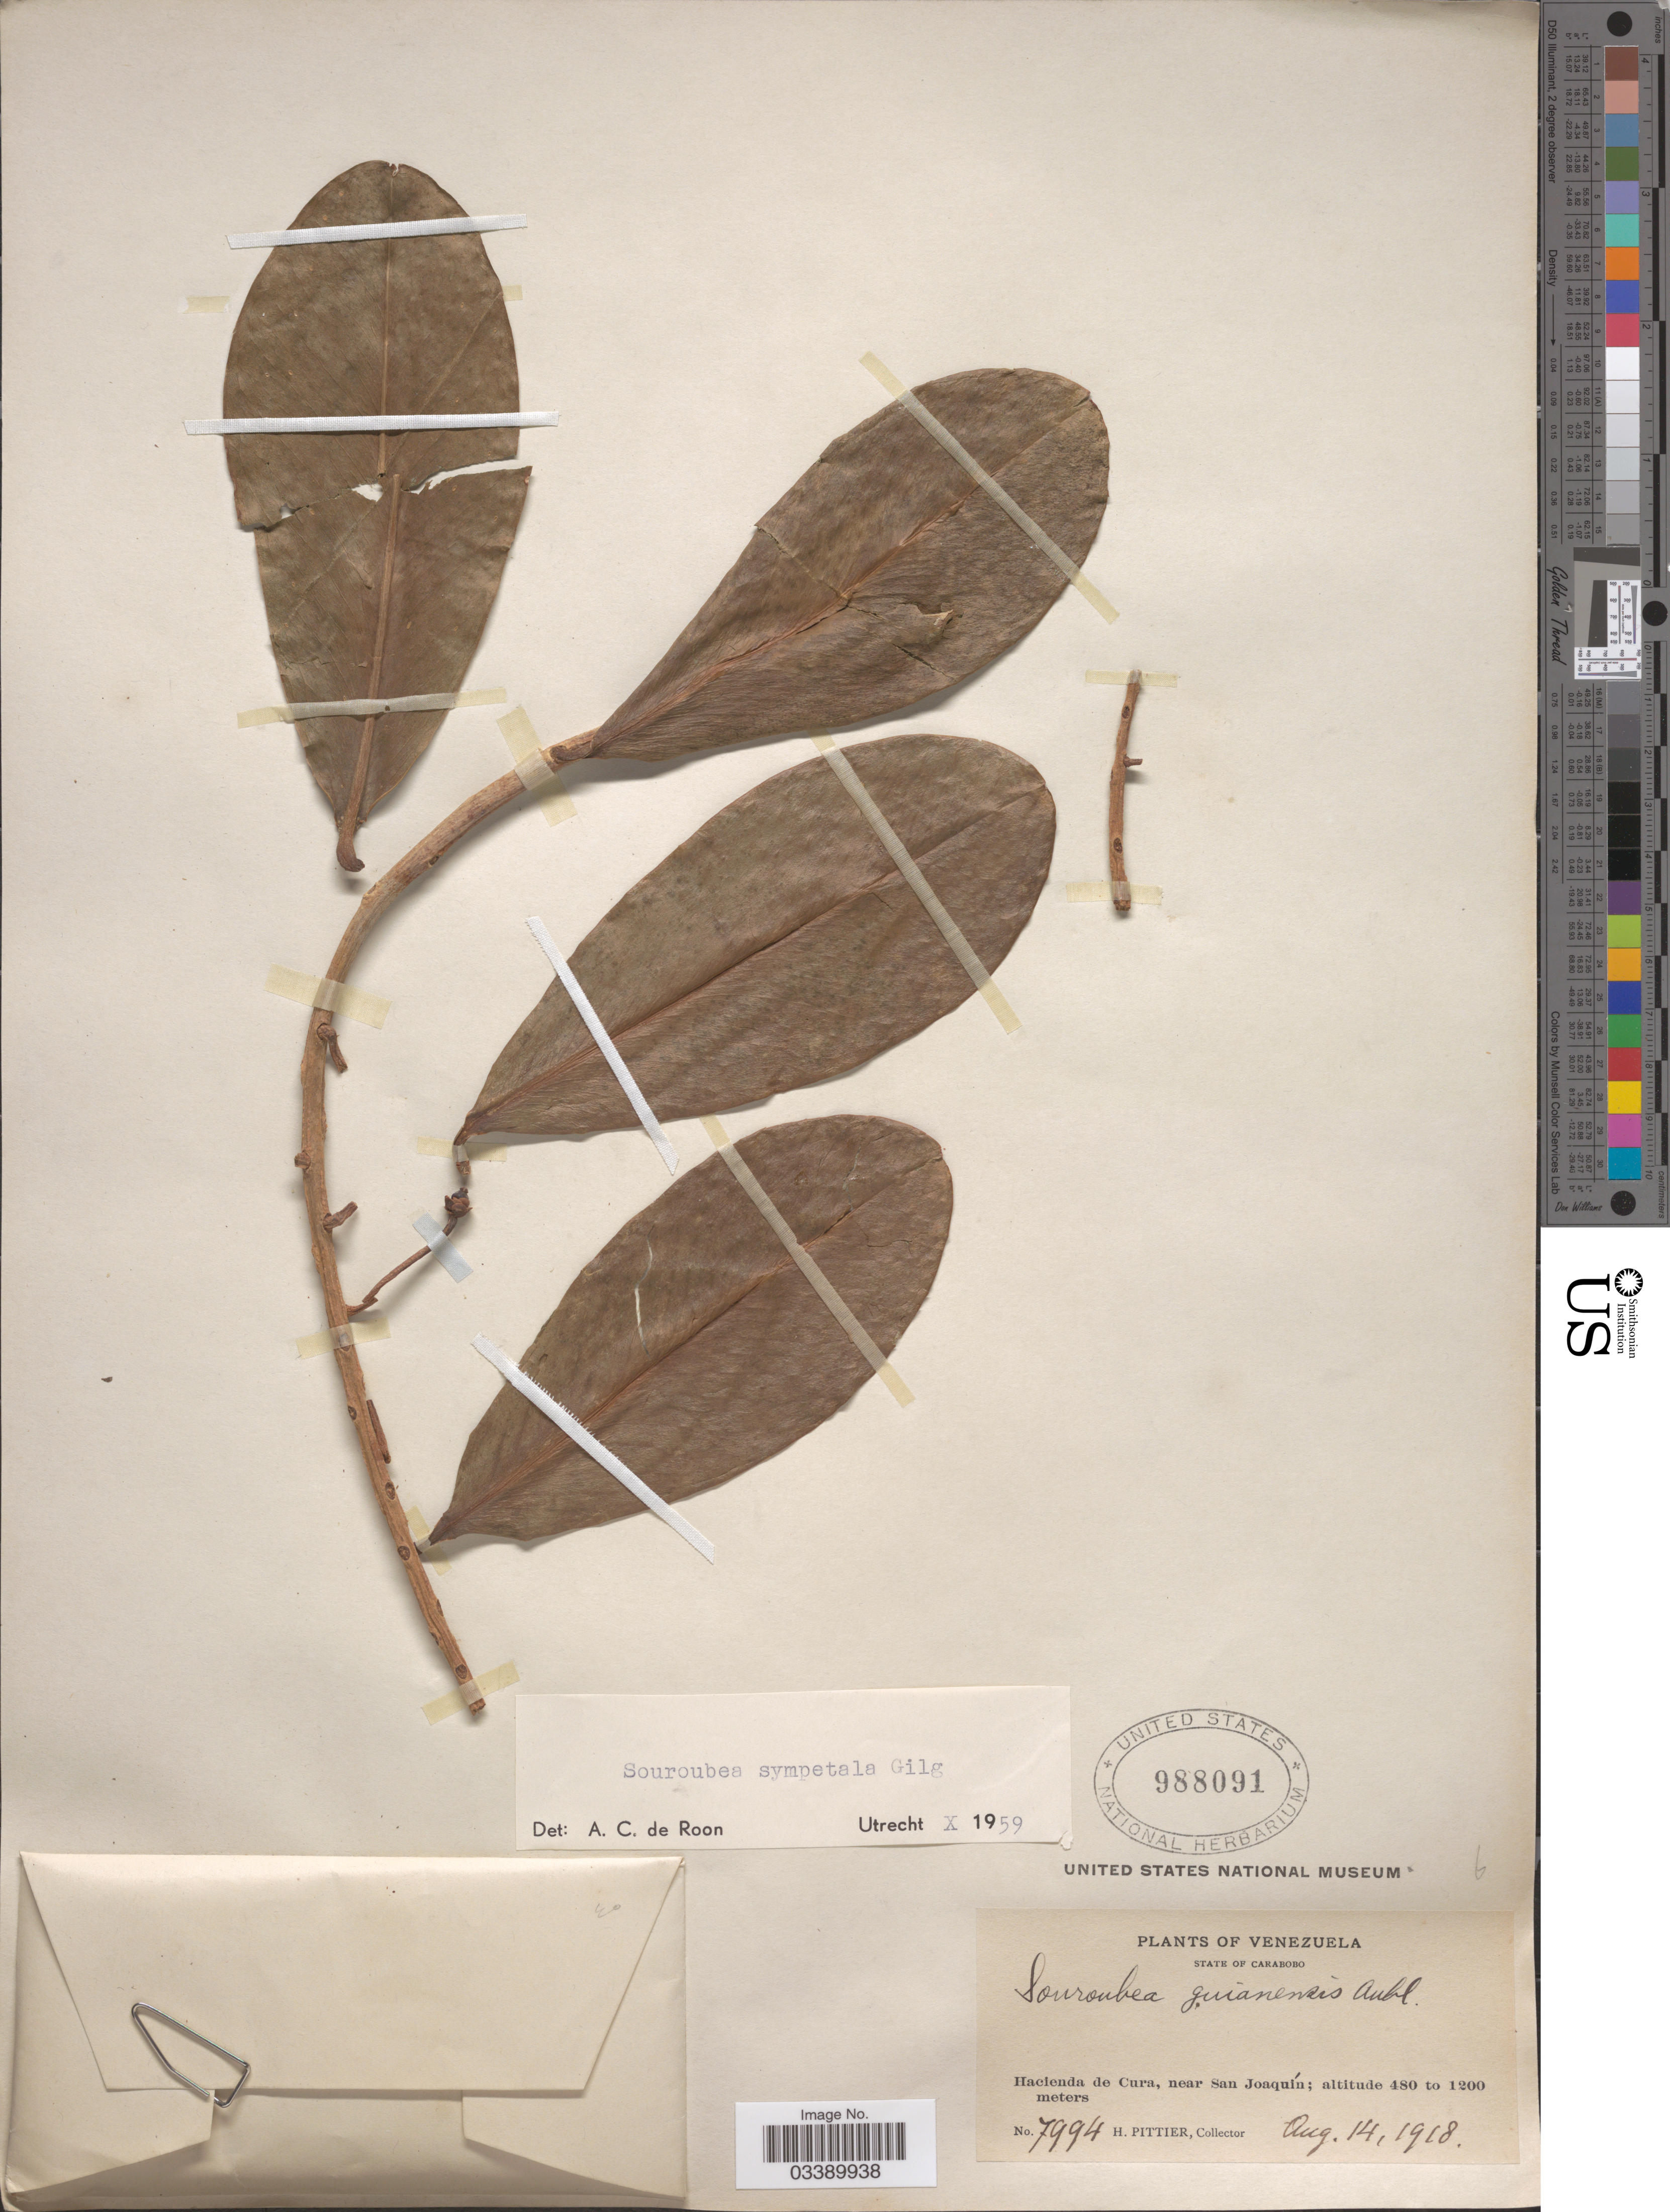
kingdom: Plantae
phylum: Tracheophyta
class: Magnoliopsida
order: Ericales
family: Marcgraviaceae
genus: Souroubea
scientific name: Souroubea sympetala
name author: Gilg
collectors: H. F. Pittier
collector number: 7994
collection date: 1918-08-14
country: Venezuela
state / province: Carabobo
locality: Hacienda de Cura, near San Joaquín.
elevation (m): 480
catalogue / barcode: US 988091